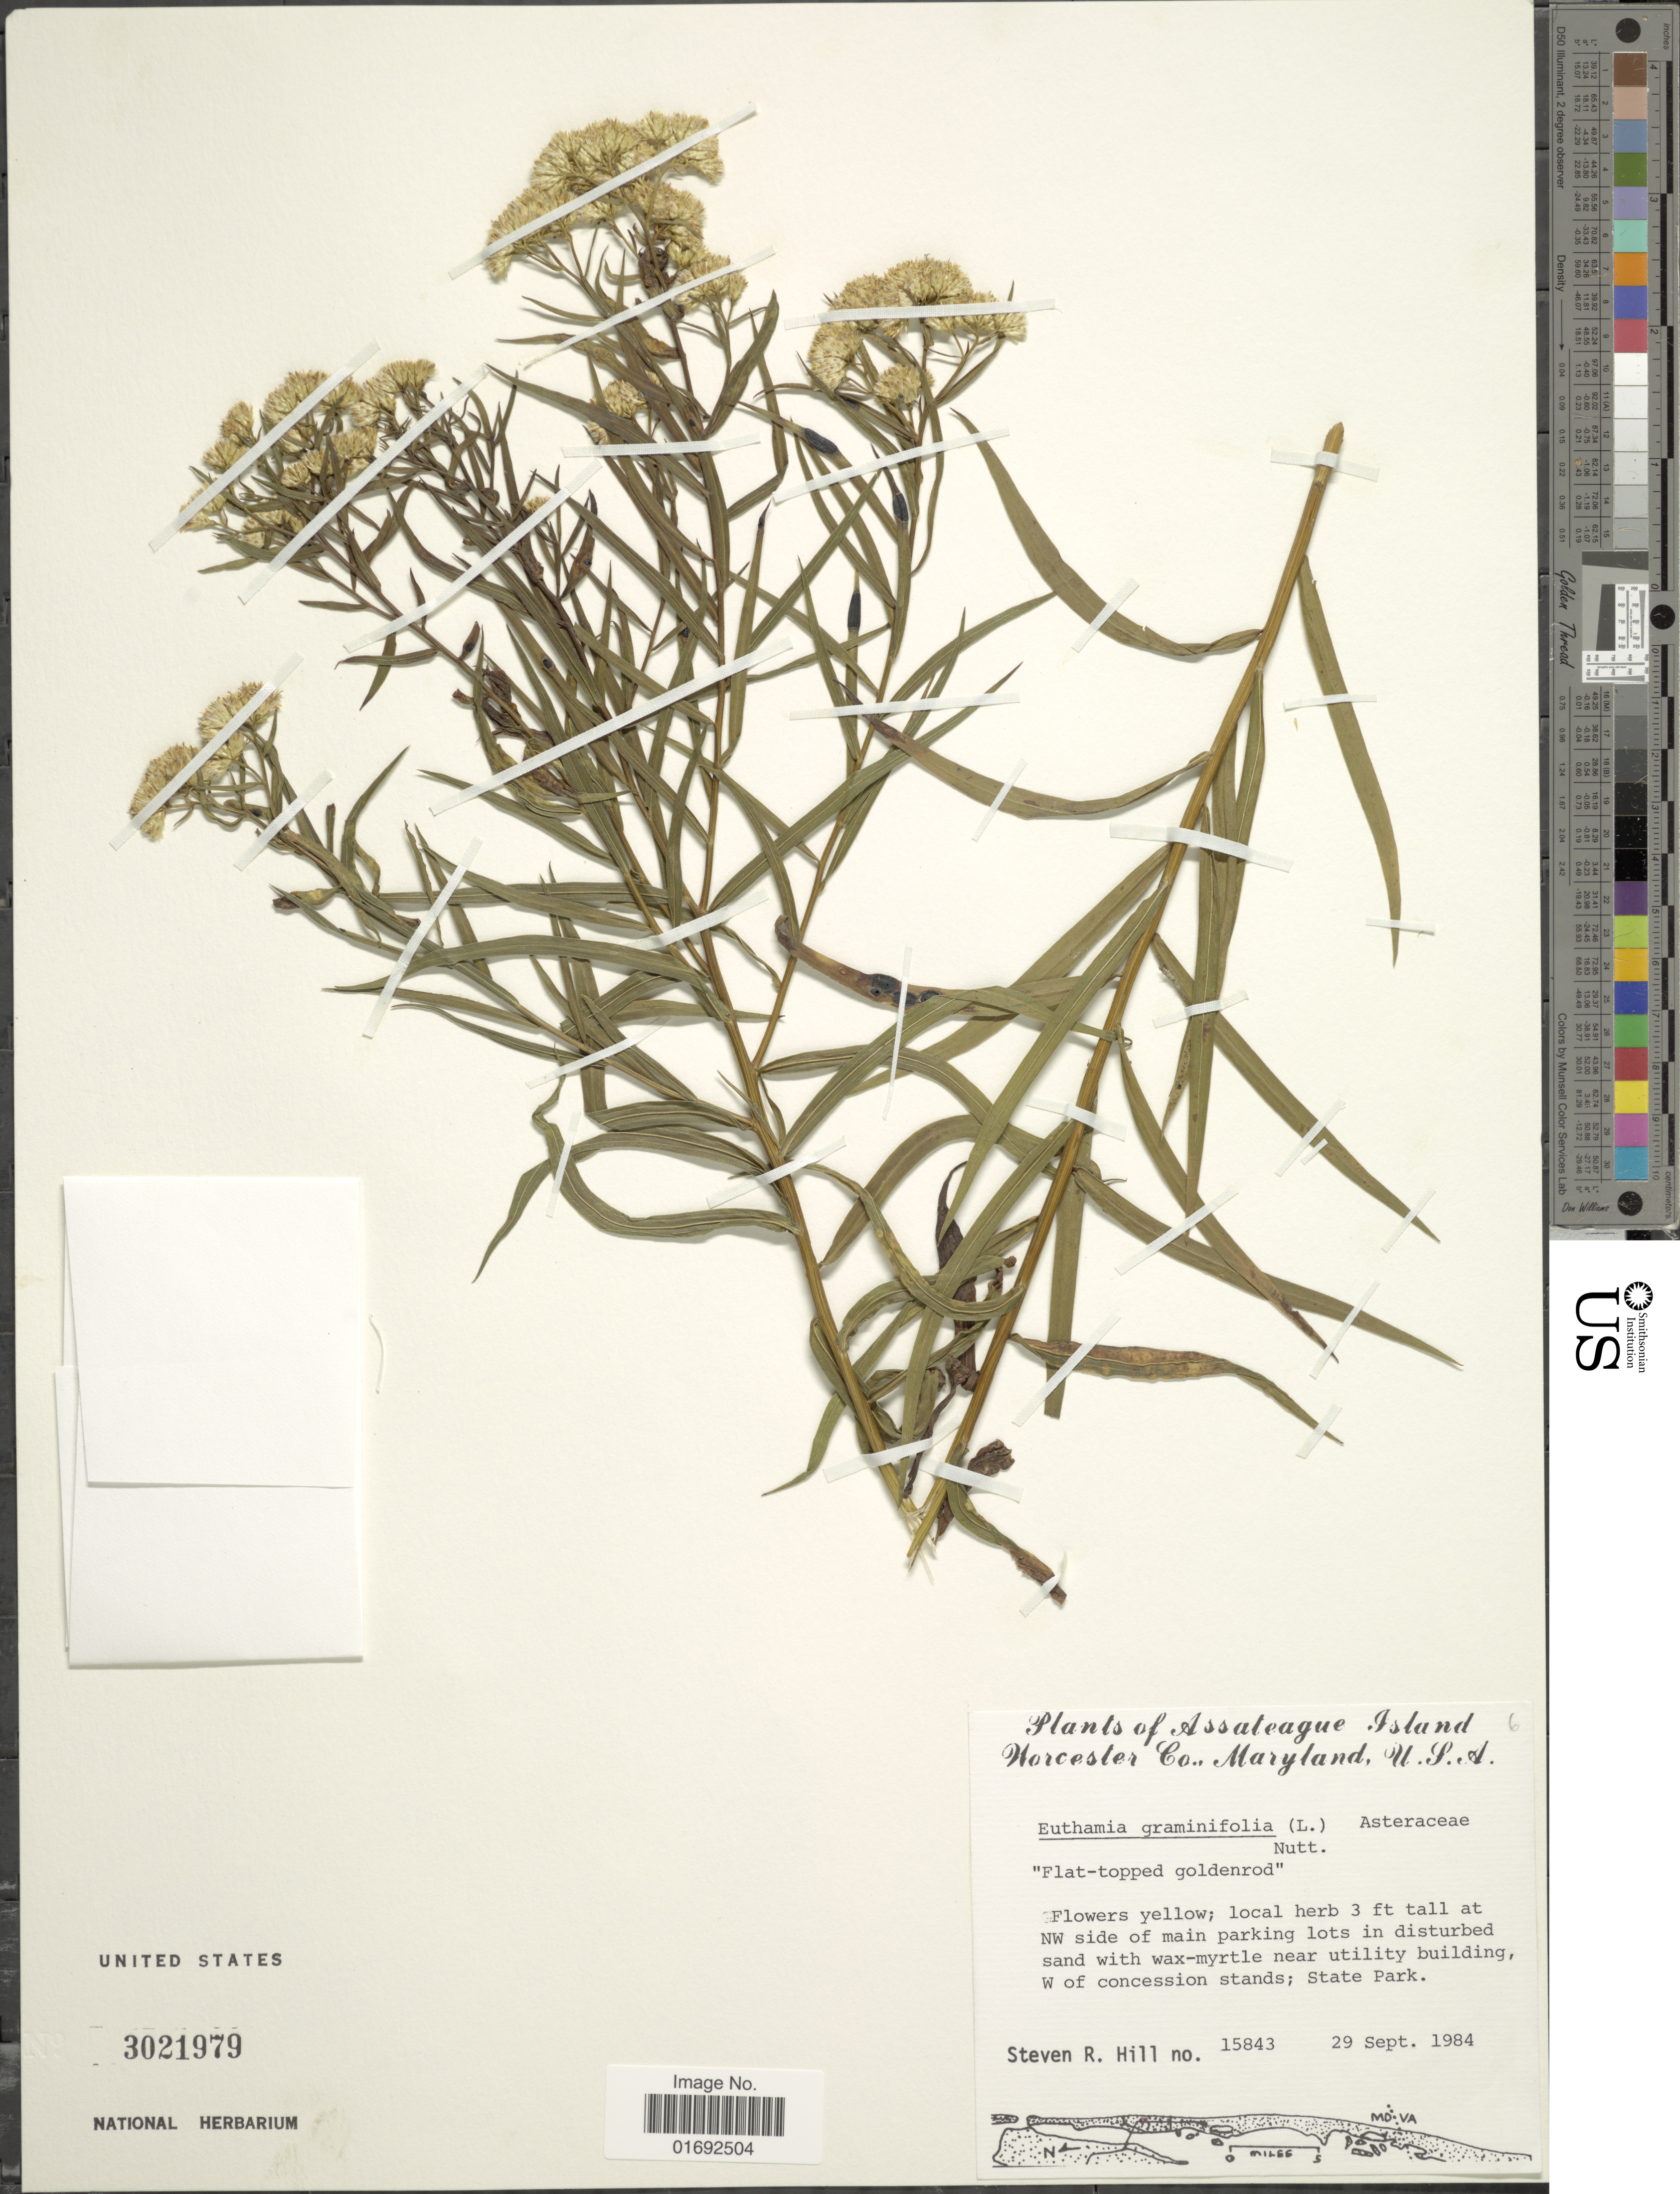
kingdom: Plantae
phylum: Tracheophyta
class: Magnoliopsida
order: Asterales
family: Asteraceae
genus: Euthamia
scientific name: Euthamia graminifolia var. nuttalii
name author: (S.W. Greene) W. Stone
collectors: S. Hill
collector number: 15843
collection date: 1984-09-29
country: United States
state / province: Maryland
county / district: Worcester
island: Assateague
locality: W of concession stands, Assateague Island State Park.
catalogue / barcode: US 3021979